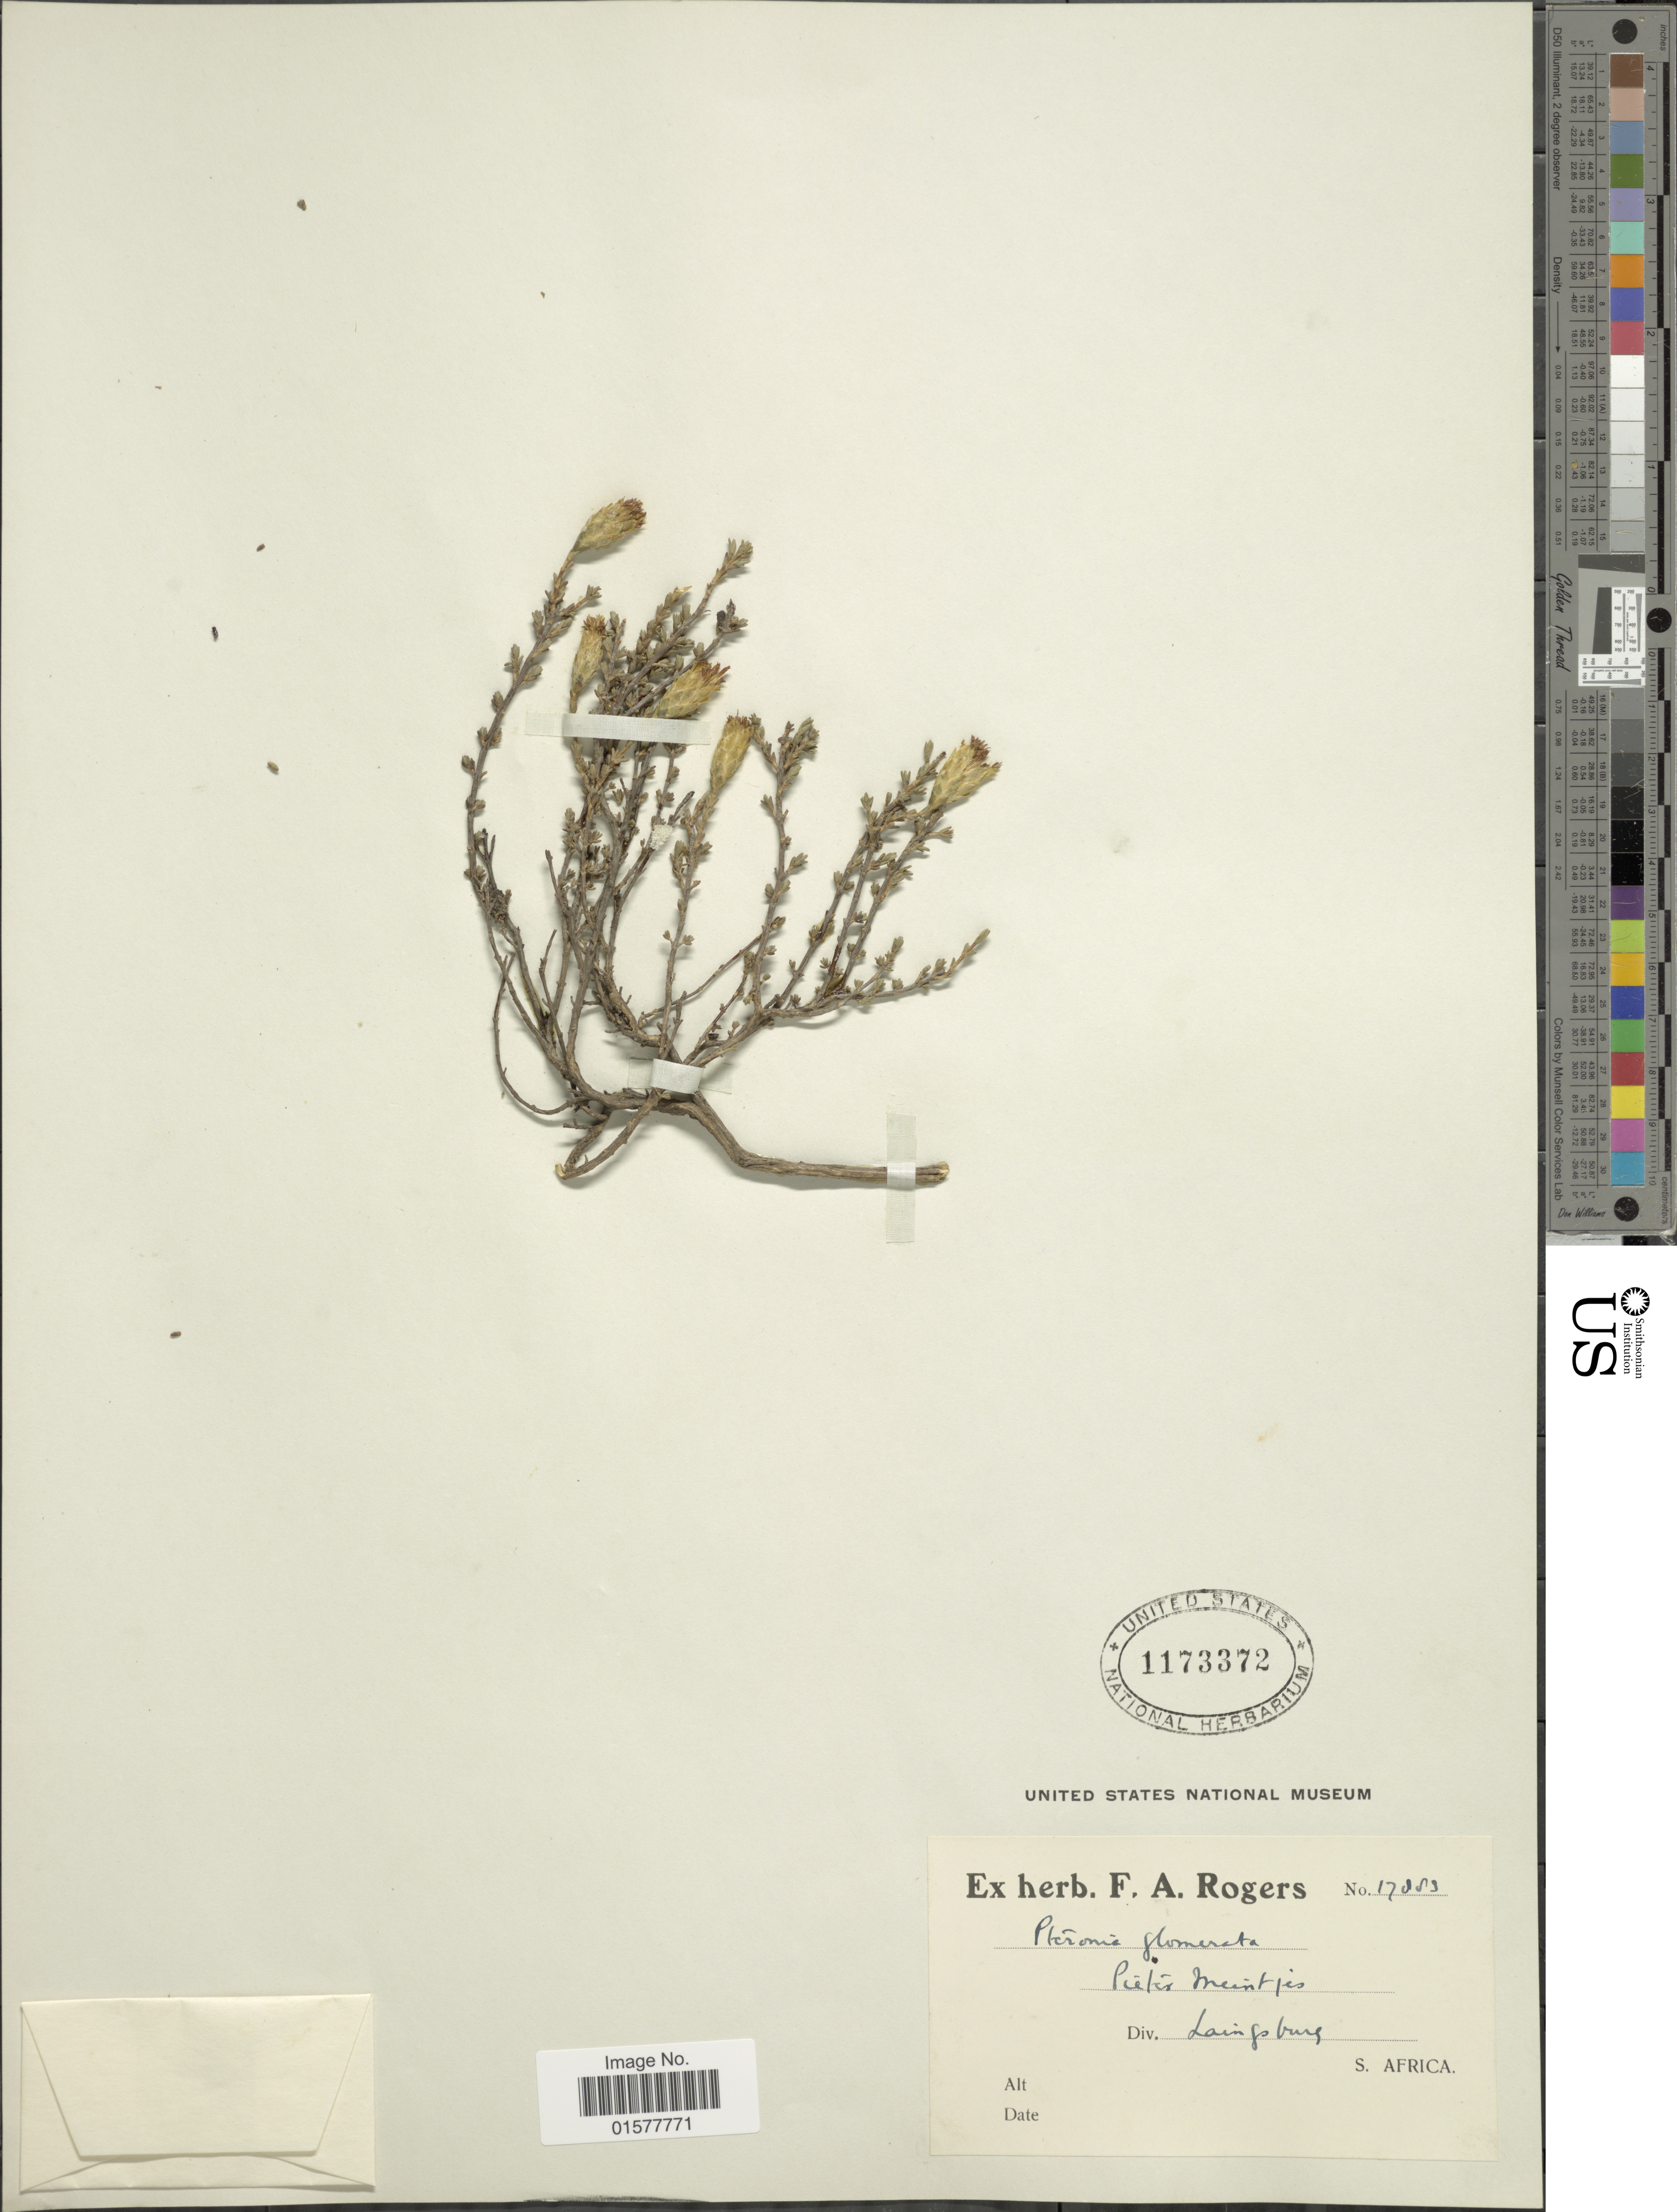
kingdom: Plantae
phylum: Tracheophyta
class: Magnoliopsida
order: Asterales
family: Asteraceae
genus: Pteronia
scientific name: Pteronia glomerata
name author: L. f.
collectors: ex herb. F. A. Rogers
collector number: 17883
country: South Africa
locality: Pieter Meintjes, Div. Laingsburg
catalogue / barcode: US 1173372